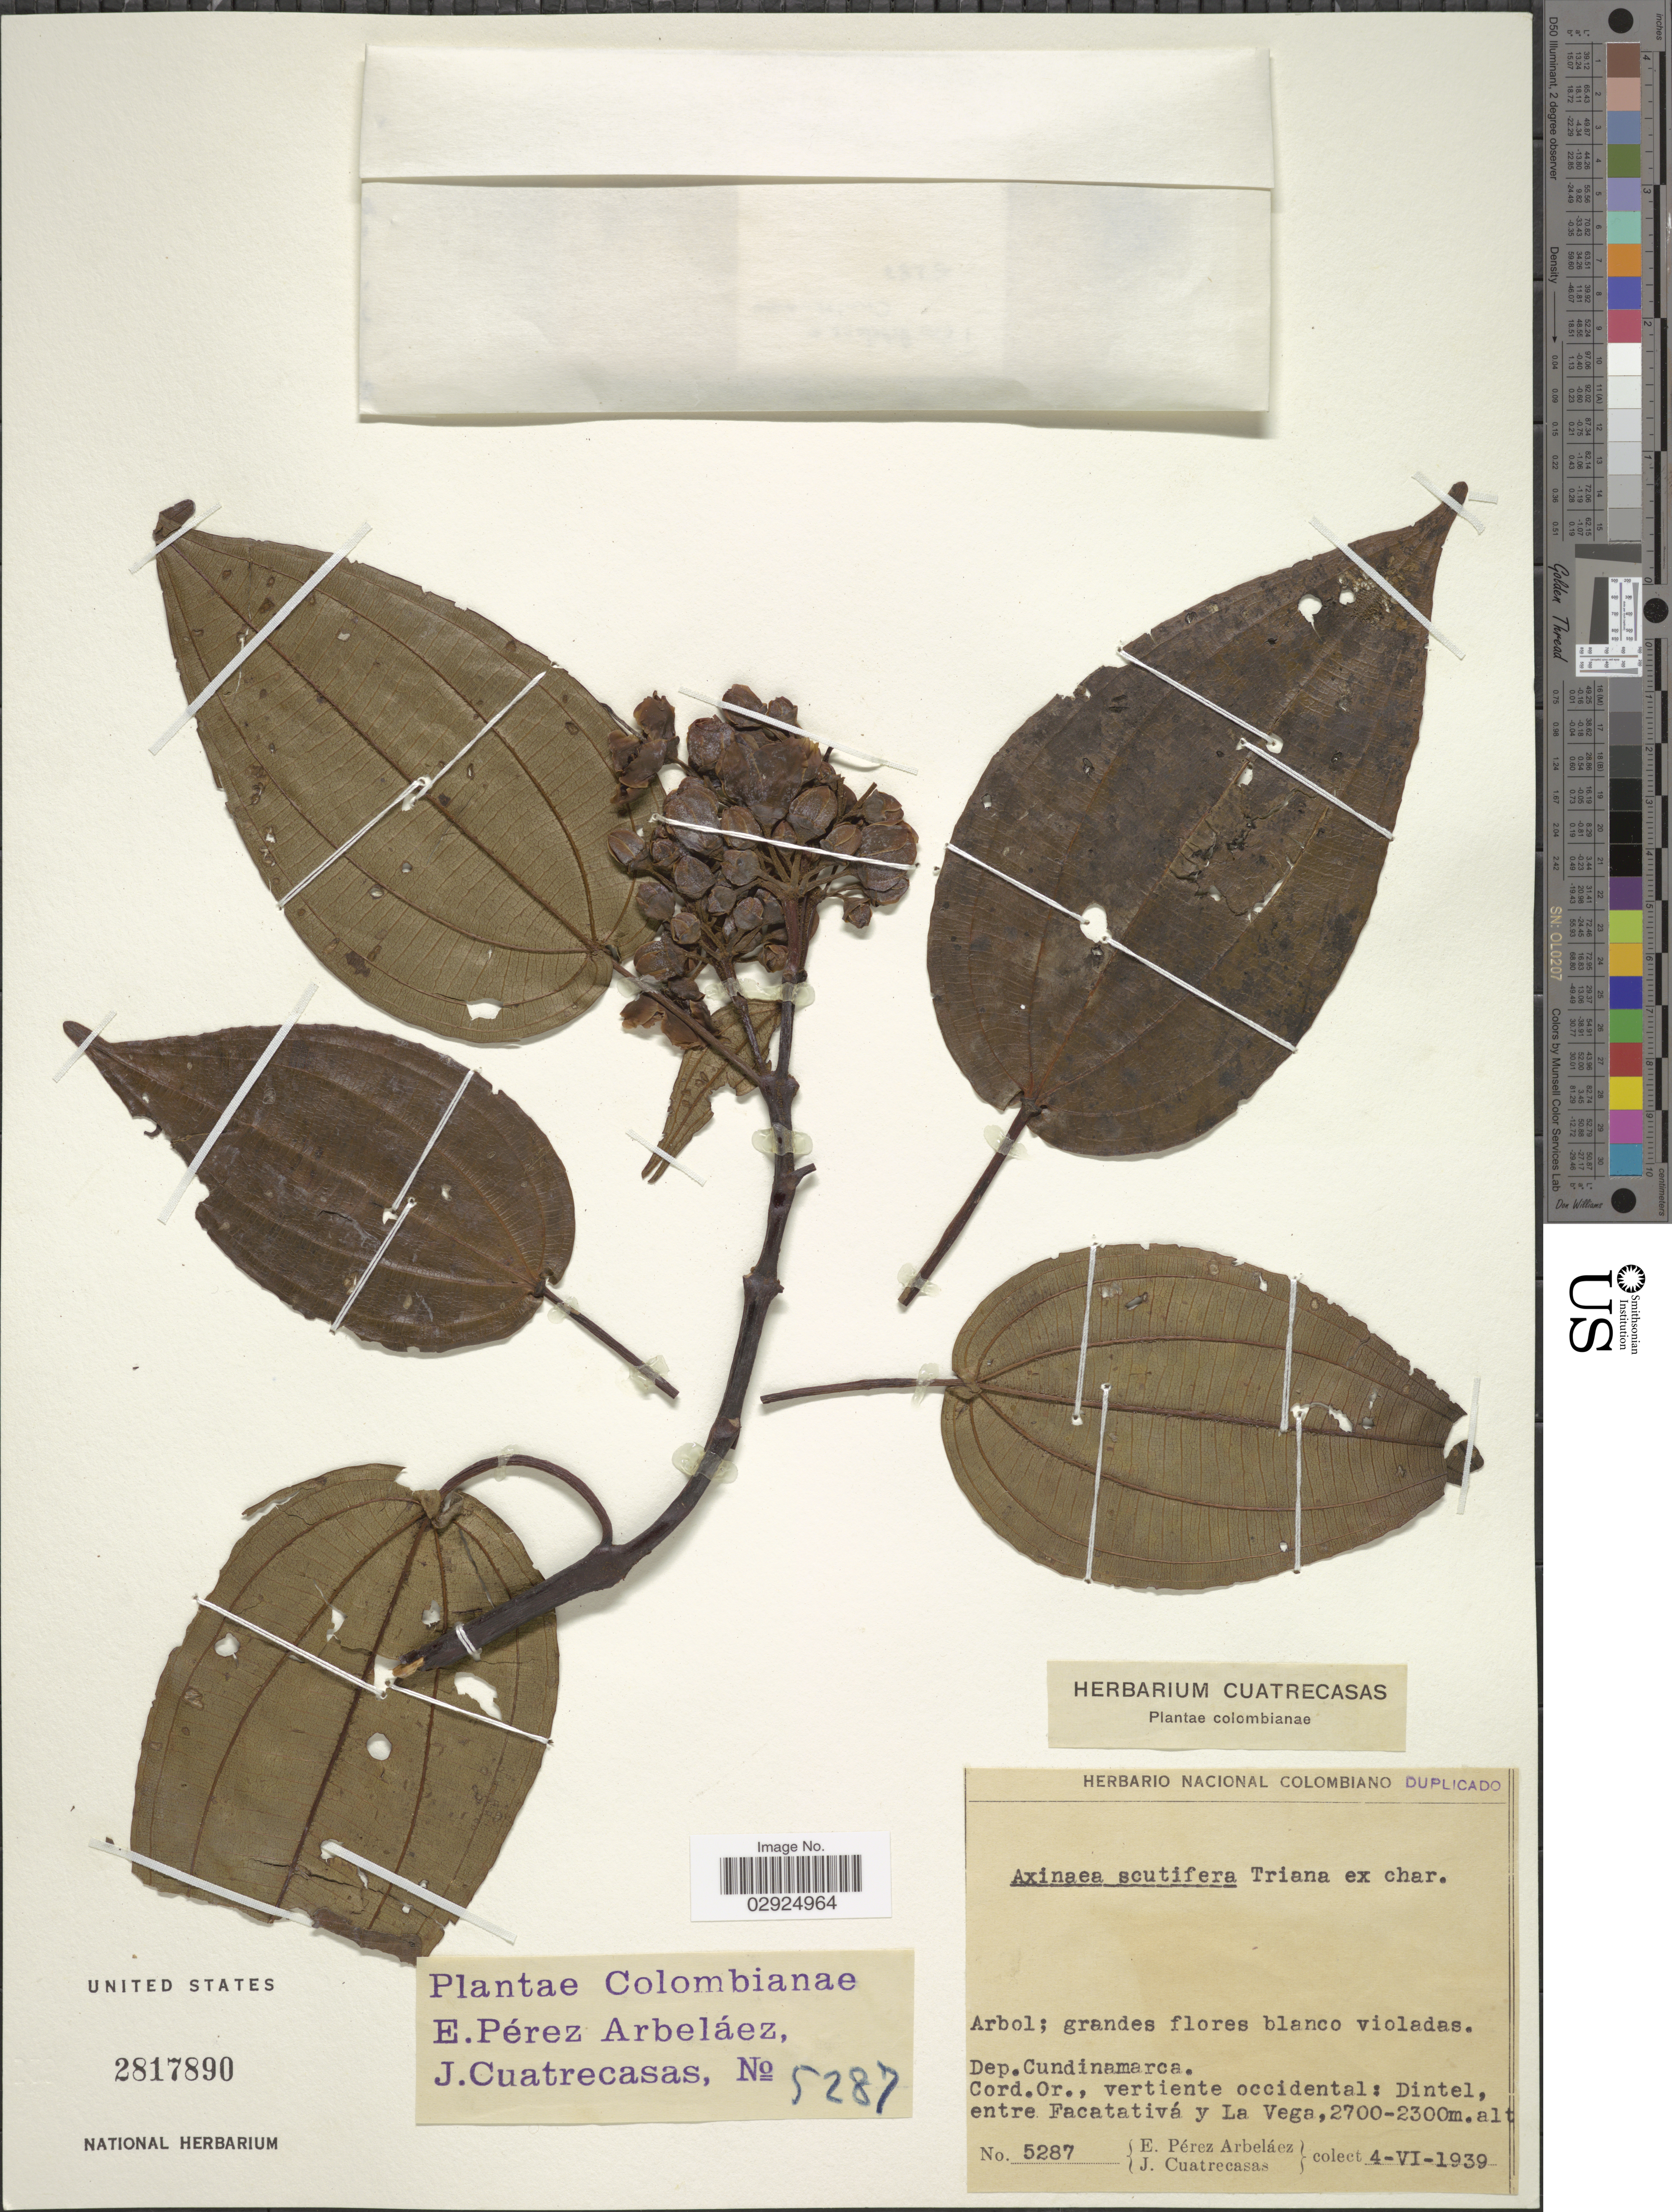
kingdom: Plantae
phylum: Tracheophyta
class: Magnoliopsida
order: Myrtales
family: Melastomataceae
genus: Axinaea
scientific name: Axinaea scutigera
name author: Triana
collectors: E. Pérez Arbeláez & J. Cuatrecasas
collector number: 5287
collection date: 1939-06-04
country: Colombia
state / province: Cundinamarca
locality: Dep. Cundinamarca, Cord. Or., vertiente occidental: Dintel, entre Facatativá y La Vega.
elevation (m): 2300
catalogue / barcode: US 2817890